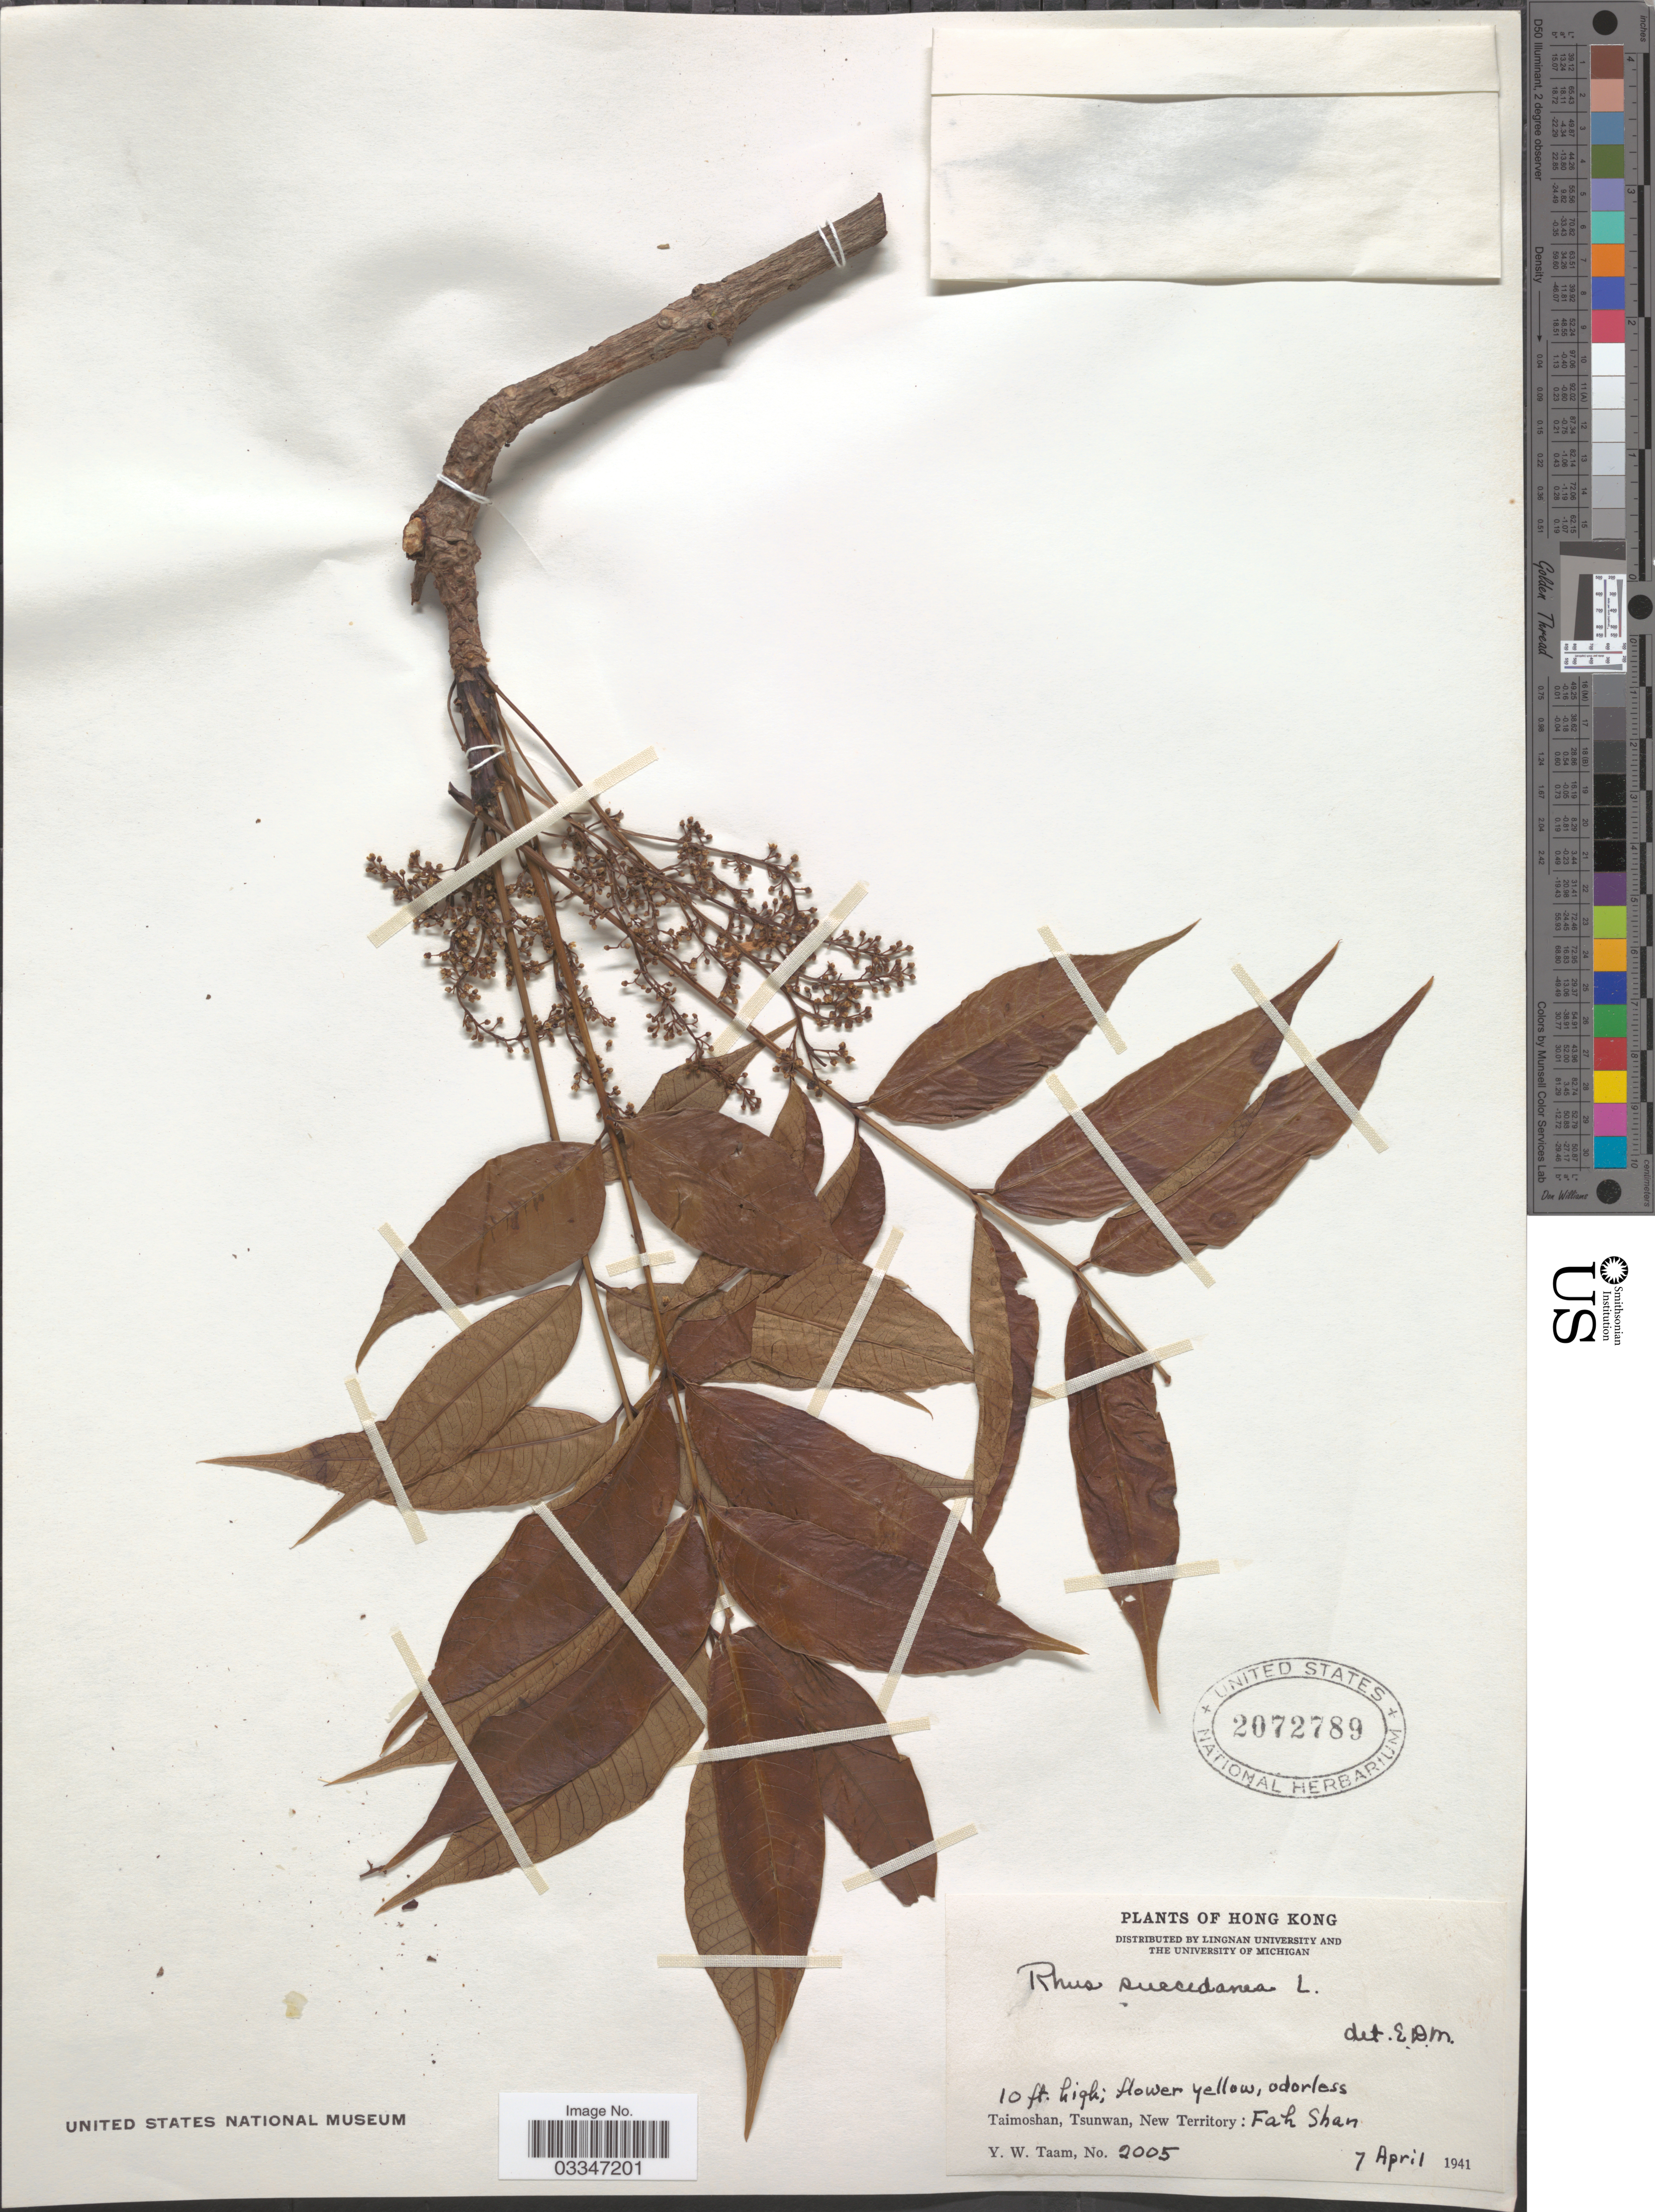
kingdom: Plantae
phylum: Tracheophyta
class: Magnoliopsida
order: Sapindales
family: Anacardiaceae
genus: Rhus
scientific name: Rhus succedanea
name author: L.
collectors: Y. W. Taam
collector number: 2005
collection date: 1941-04-07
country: China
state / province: Hong Kong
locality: Taimoshan, Tsunwan, New Territory: Fah Shan.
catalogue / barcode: US 2072789